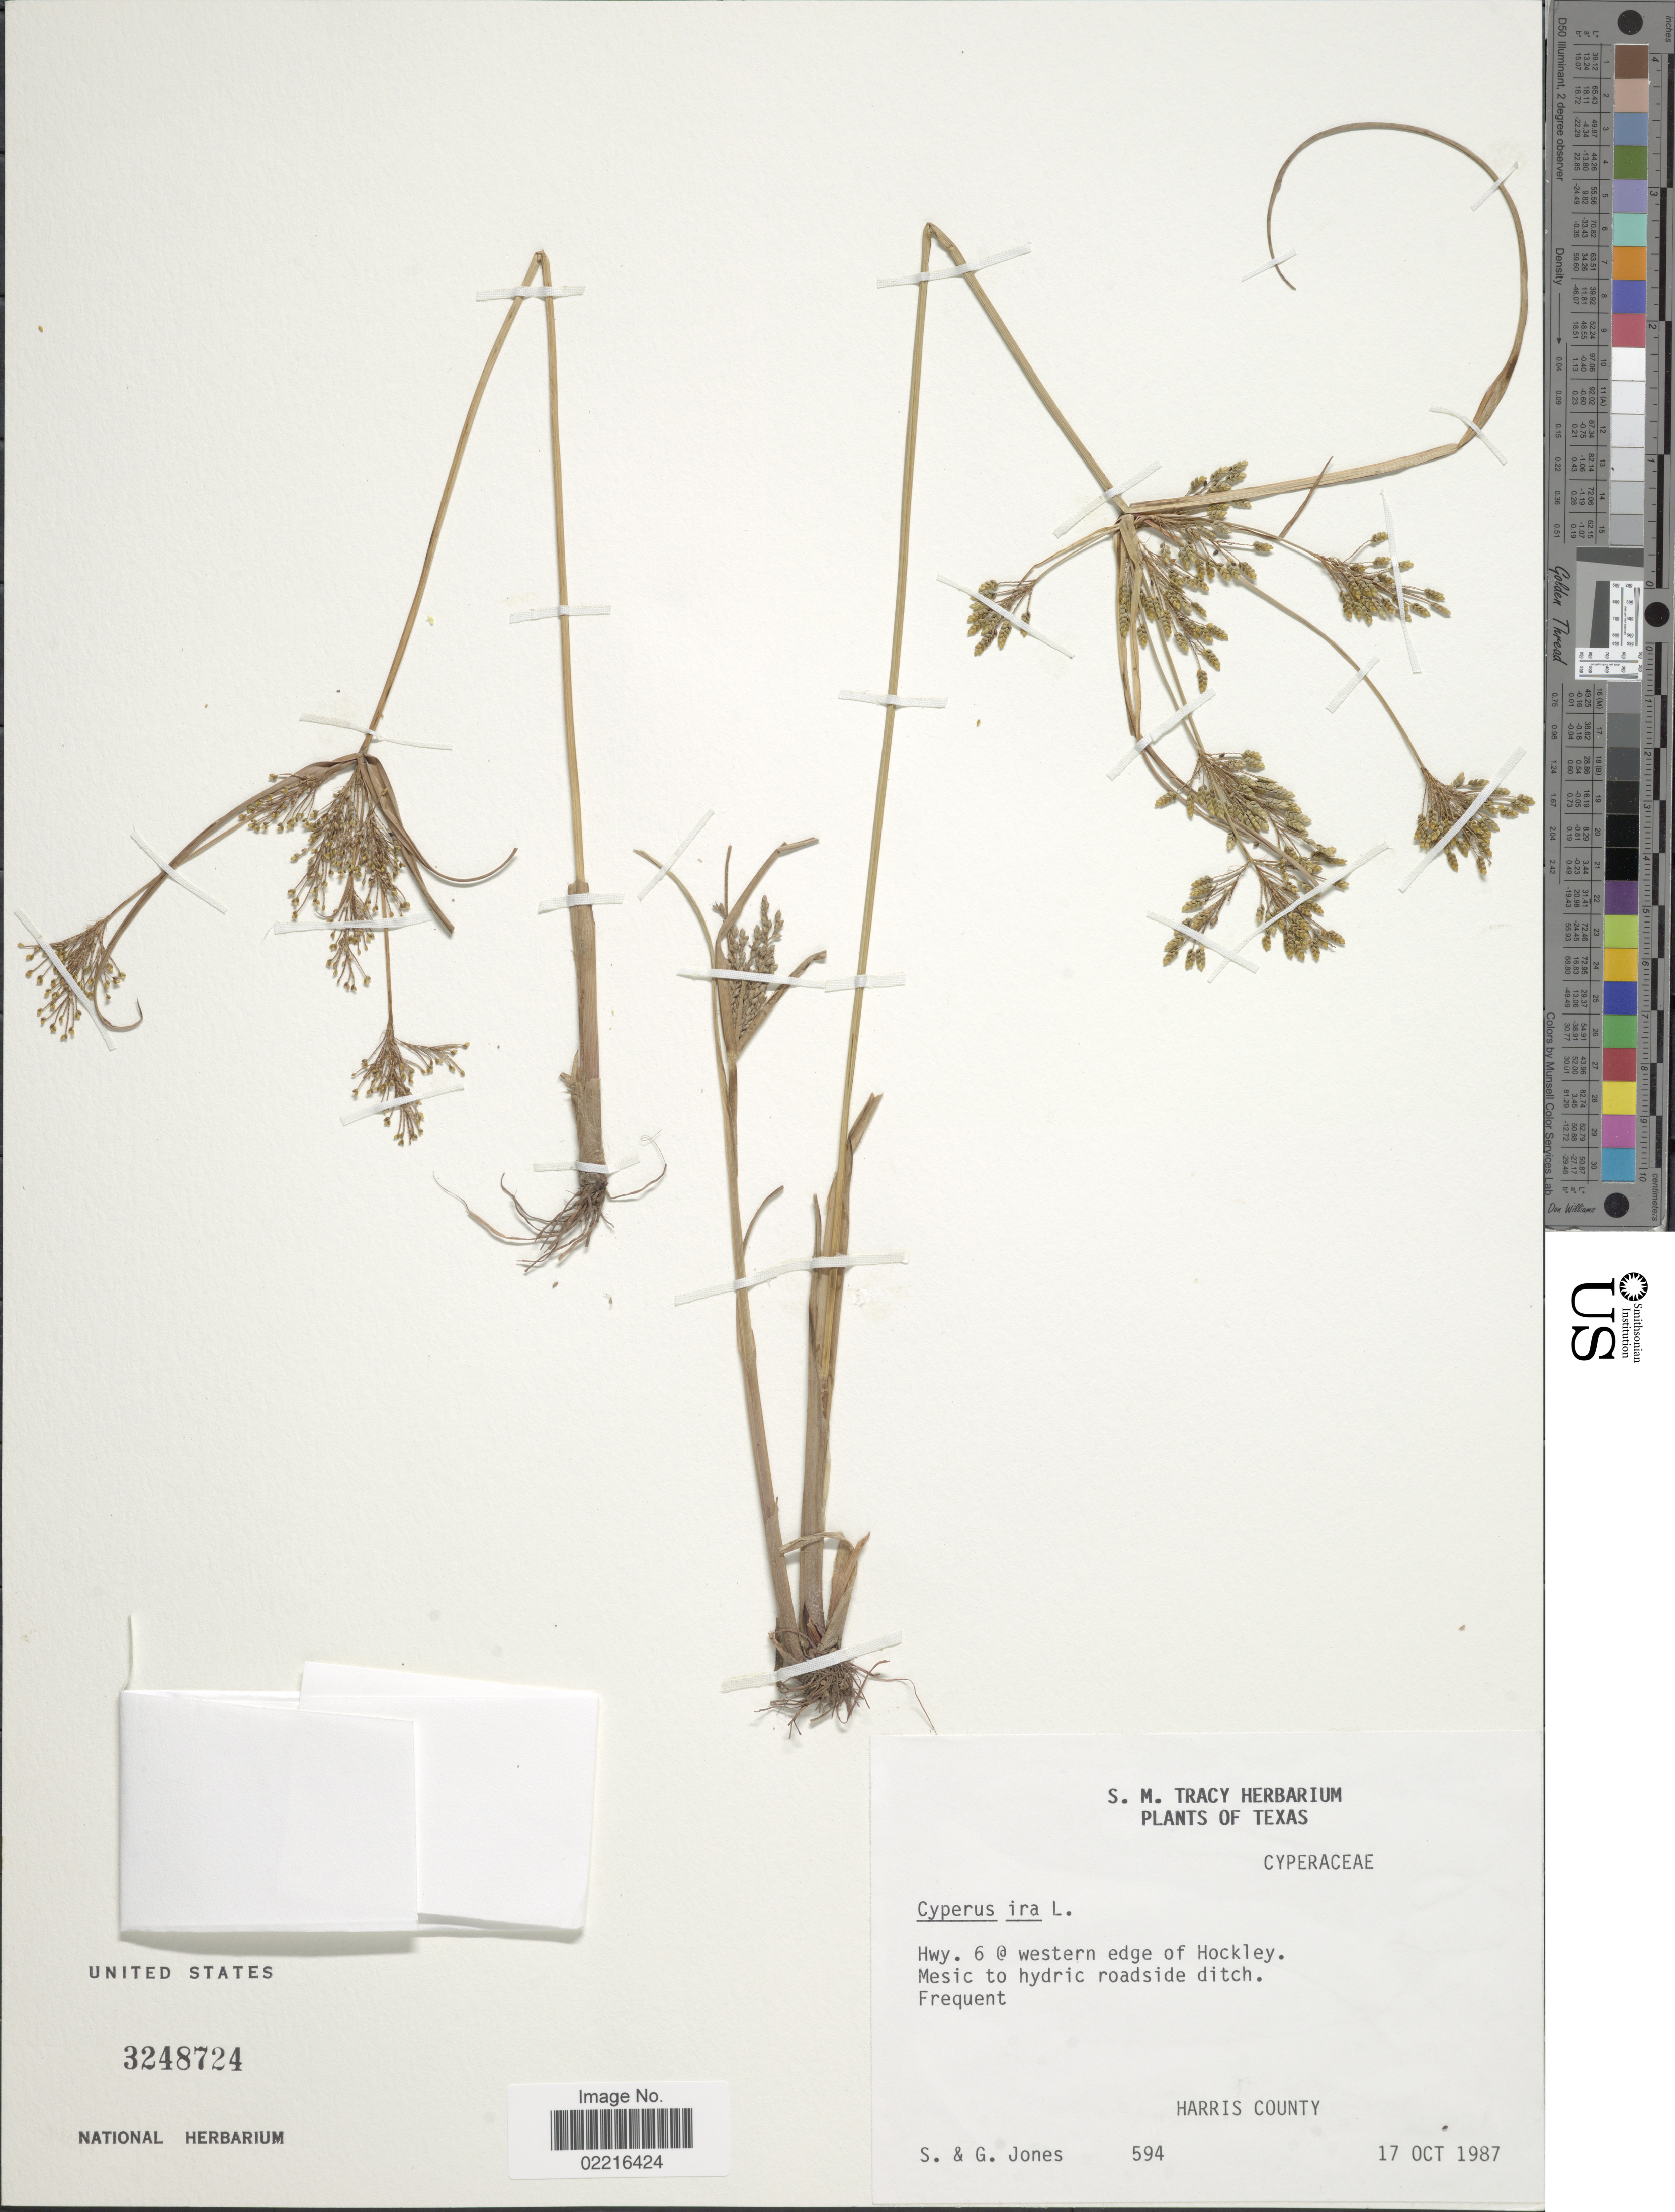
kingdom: Plantae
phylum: Tracheophyta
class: Liliopsida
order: Poales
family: Cyperaceae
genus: Cyperus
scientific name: Cyperus iria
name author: L.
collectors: S. Jones & G. Jones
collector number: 594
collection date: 1987-10-17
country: United States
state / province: Texas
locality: Hwy 6 @ western edge of Hockley, Harris County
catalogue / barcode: US 3248724